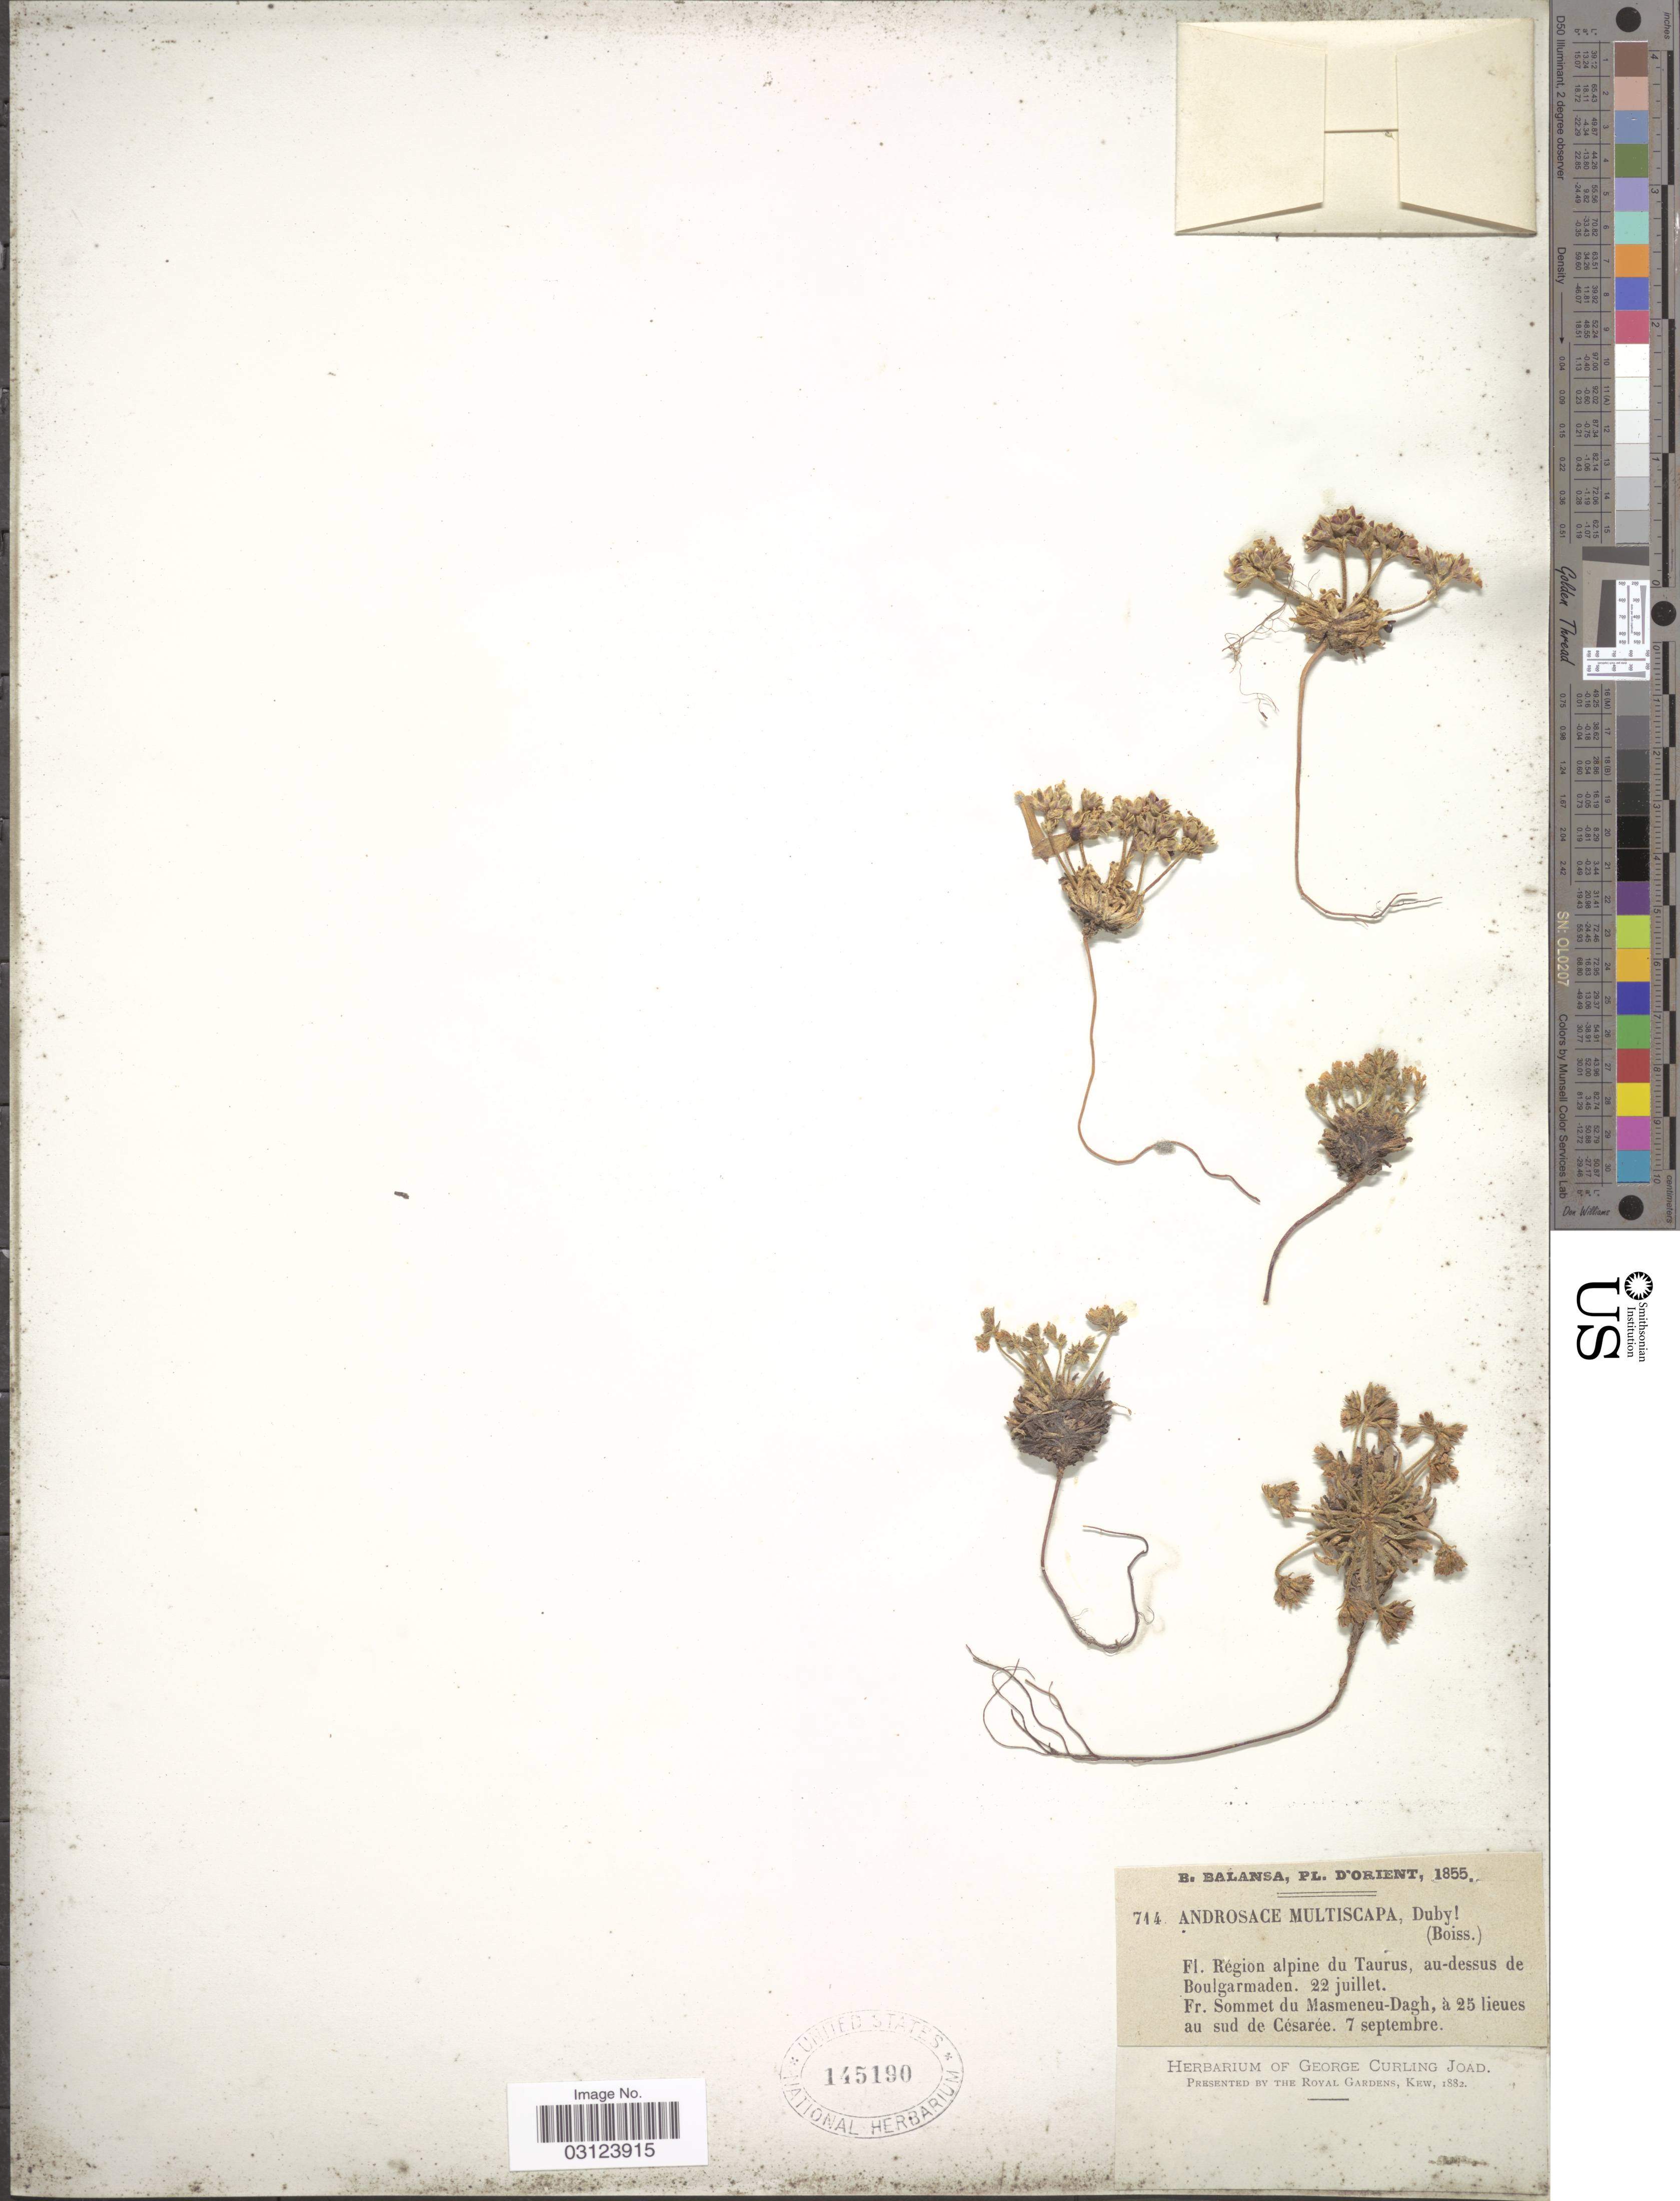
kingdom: Plantae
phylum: Tracheophyta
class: Magnoliopsida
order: Ericales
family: Primulaceae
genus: Androsace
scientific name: Androsace multiscapa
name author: Duby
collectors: B. Balansa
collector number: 714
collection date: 1855-07-22/1855-09-07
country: Turkey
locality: D'Orient, Région alpine du Taurus, au-dessus de Boulgarmaden. Sommet du Masmeneu-Dagh, à 25 lieues au sud de Césarée.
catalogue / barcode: US 145190